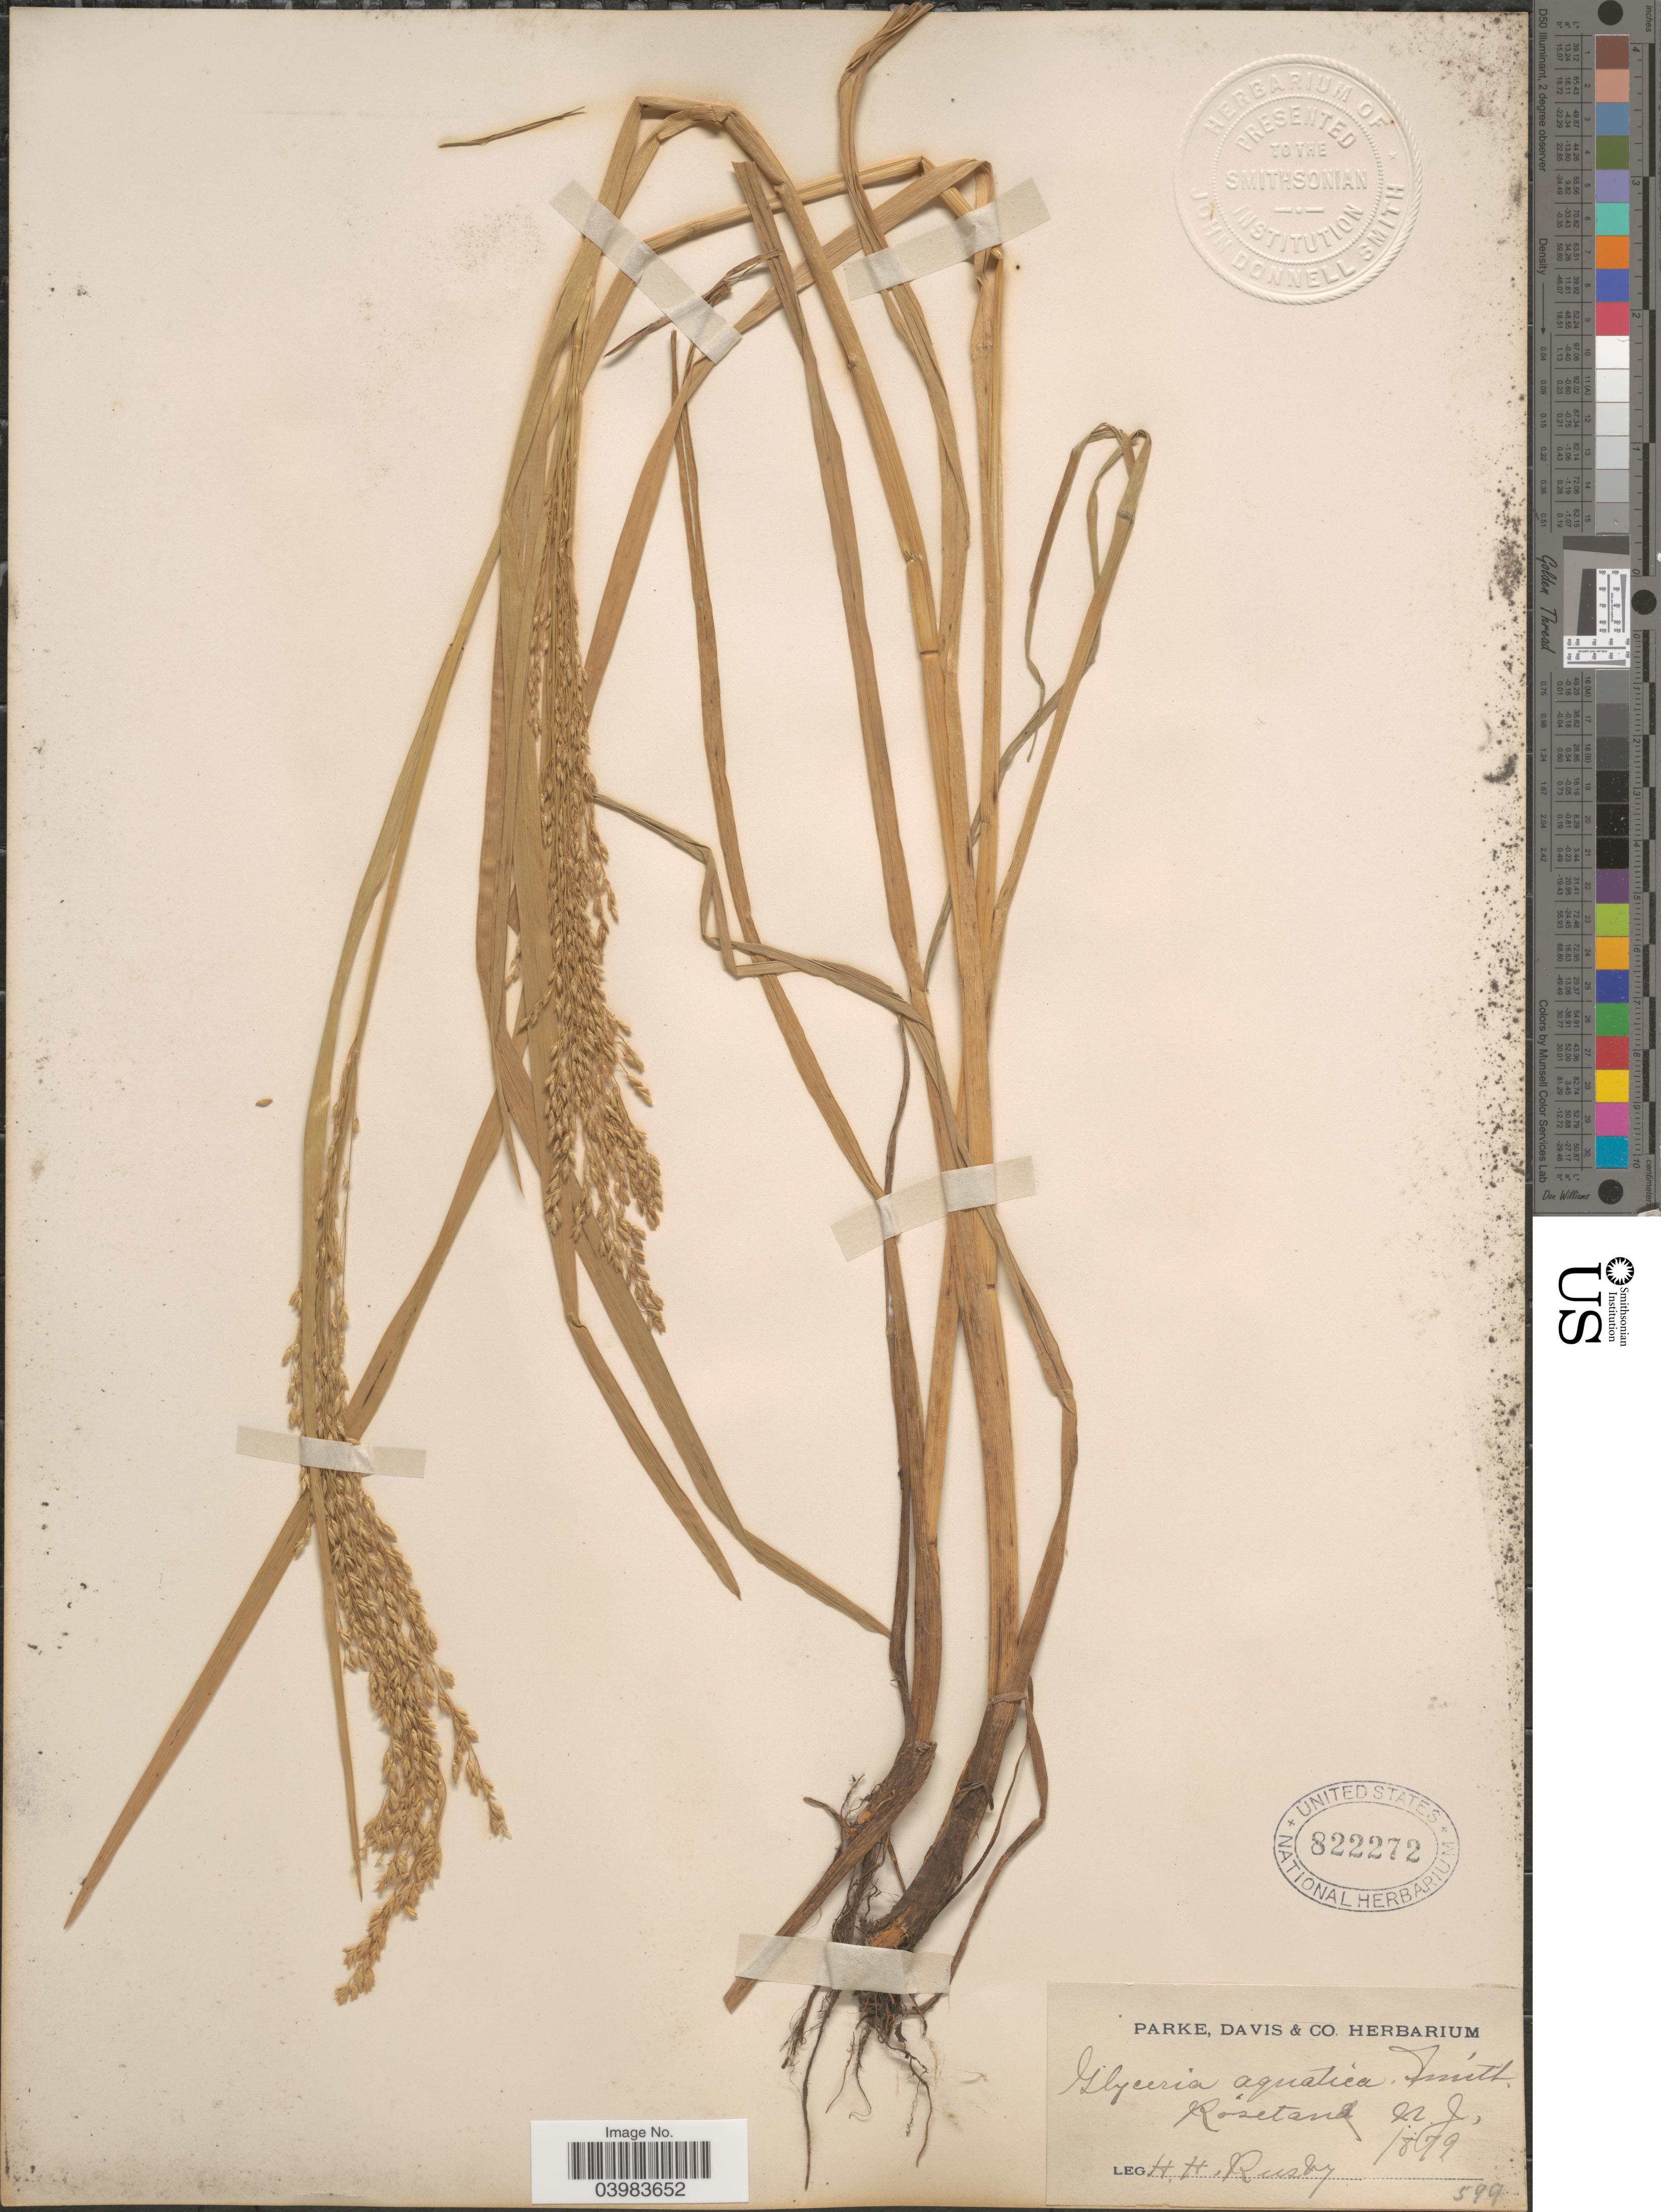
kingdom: Plantae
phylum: Tracheophyta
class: Liliopsida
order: Poales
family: Poaceae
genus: Glyceria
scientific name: Glyceria grandis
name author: S. Watson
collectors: H. H. Rusby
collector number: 599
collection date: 1879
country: United States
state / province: New York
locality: Rosetan.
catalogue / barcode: US 822272